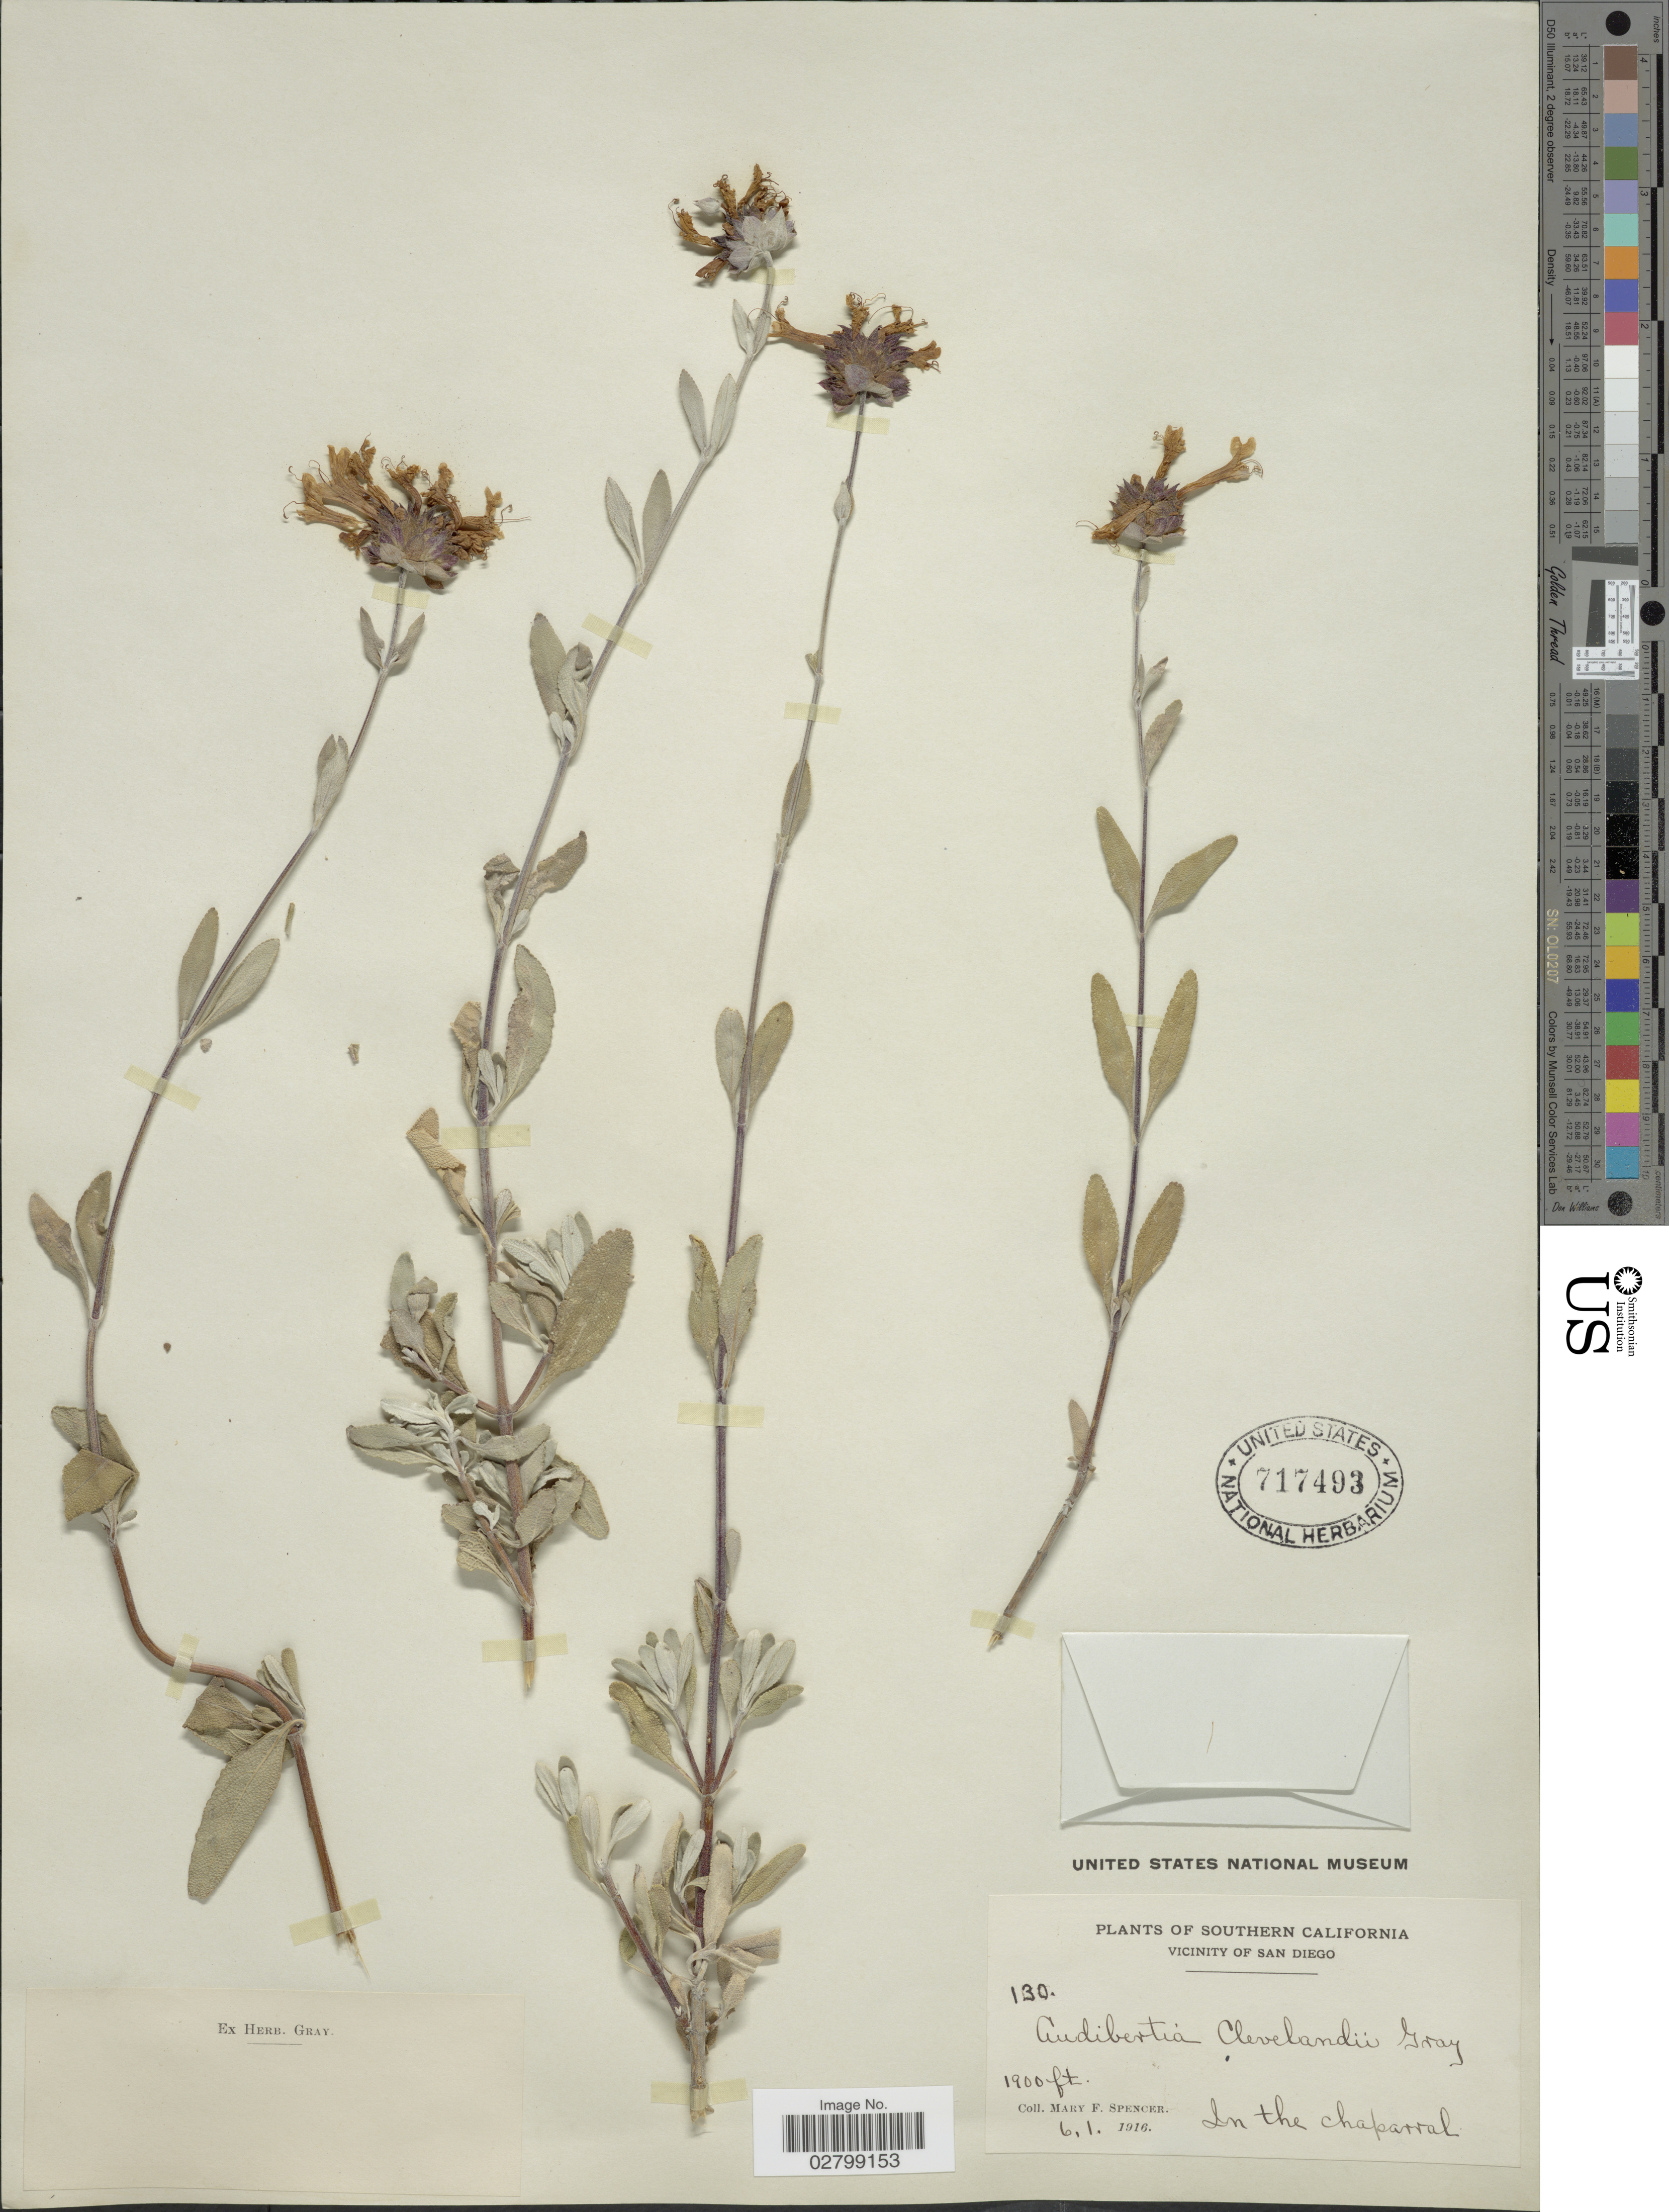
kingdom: Plantae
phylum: Tracheophyta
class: Magnoliopsida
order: Lamiales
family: Lamiaceae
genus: Salvia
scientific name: Salvia clevelandii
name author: (A. Gray) Greene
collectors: M. Spencer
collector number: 130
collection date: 1916-06-01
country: United States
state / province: California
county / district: San Diego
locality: Southern California, Vicinity of San Diego. In the chaparral.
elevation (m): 579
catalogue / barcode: US 717493